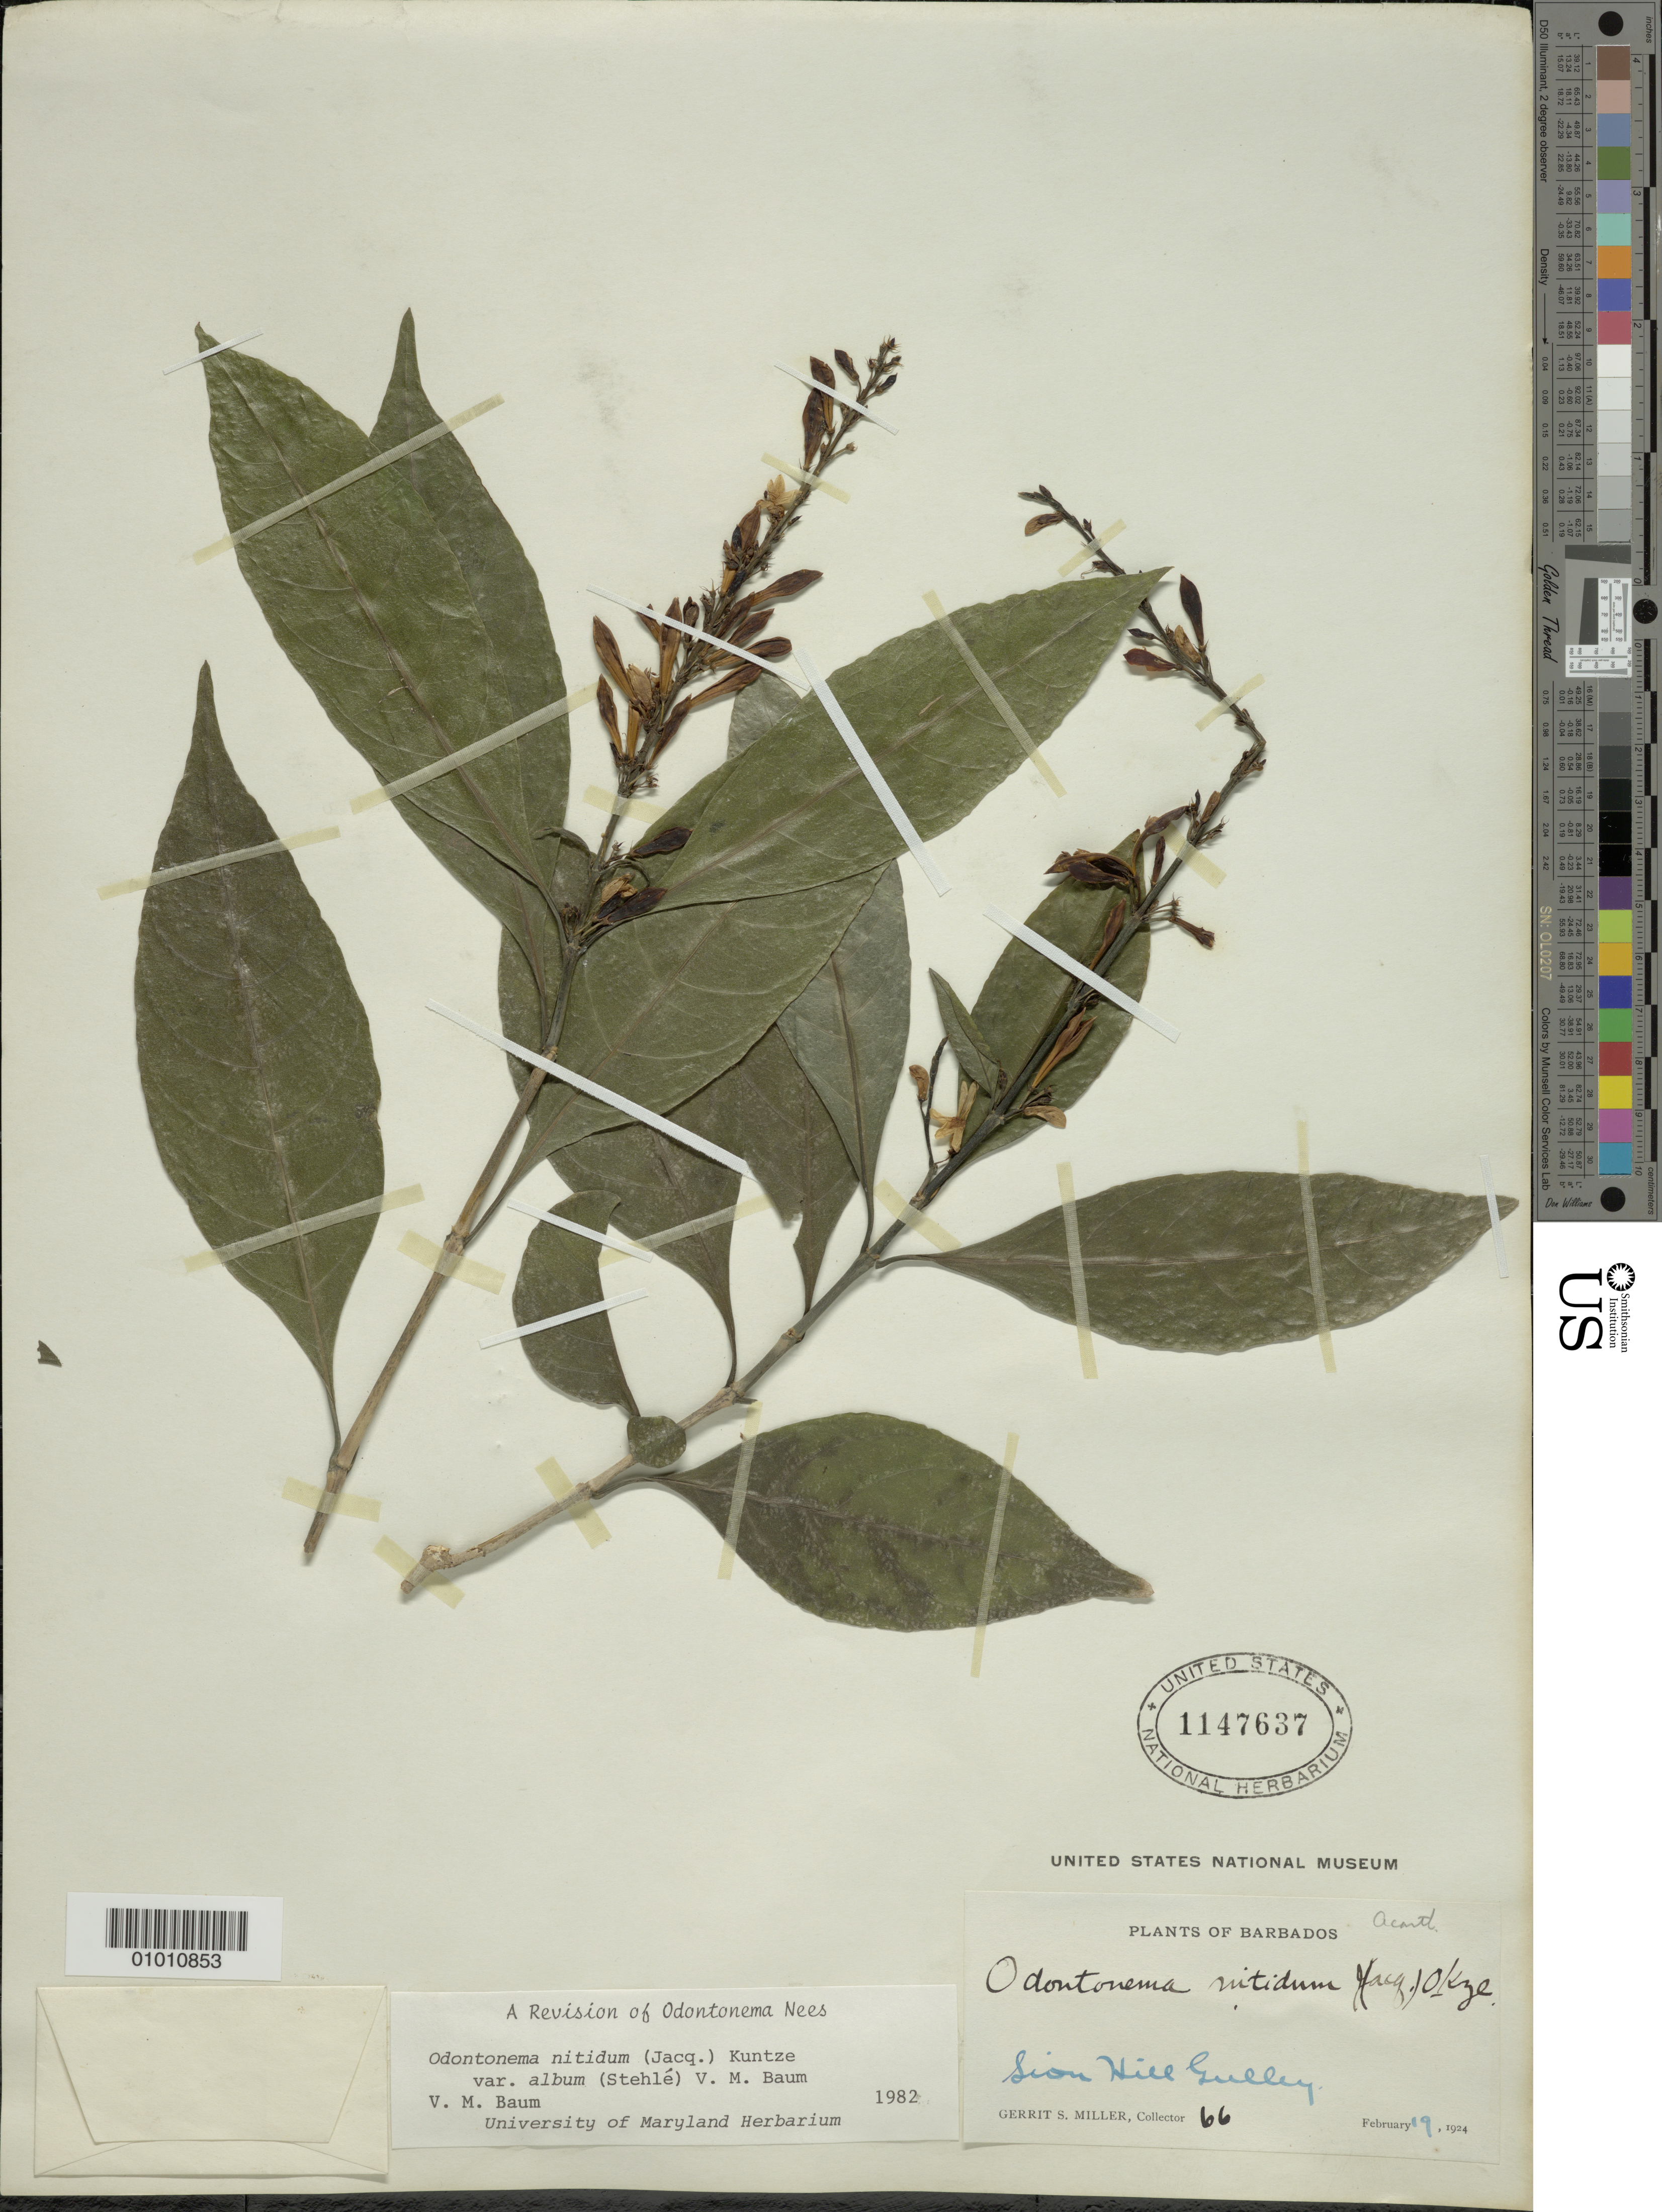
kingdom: Plantae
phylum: Tracheophyta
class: Magnoliopsida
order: Lamiales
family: Acanthaceae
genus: Odontonema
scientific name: Odontonema nitidum var. album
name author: (Stehlé) V.M. Baum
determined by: Baum, V. M.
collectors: G. S. Miller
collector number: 66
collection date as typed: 19 Feb 1924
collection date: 1924-02-19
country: Barbados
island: Barbados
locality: Siou Hill Gulley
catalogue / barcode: US 1147637